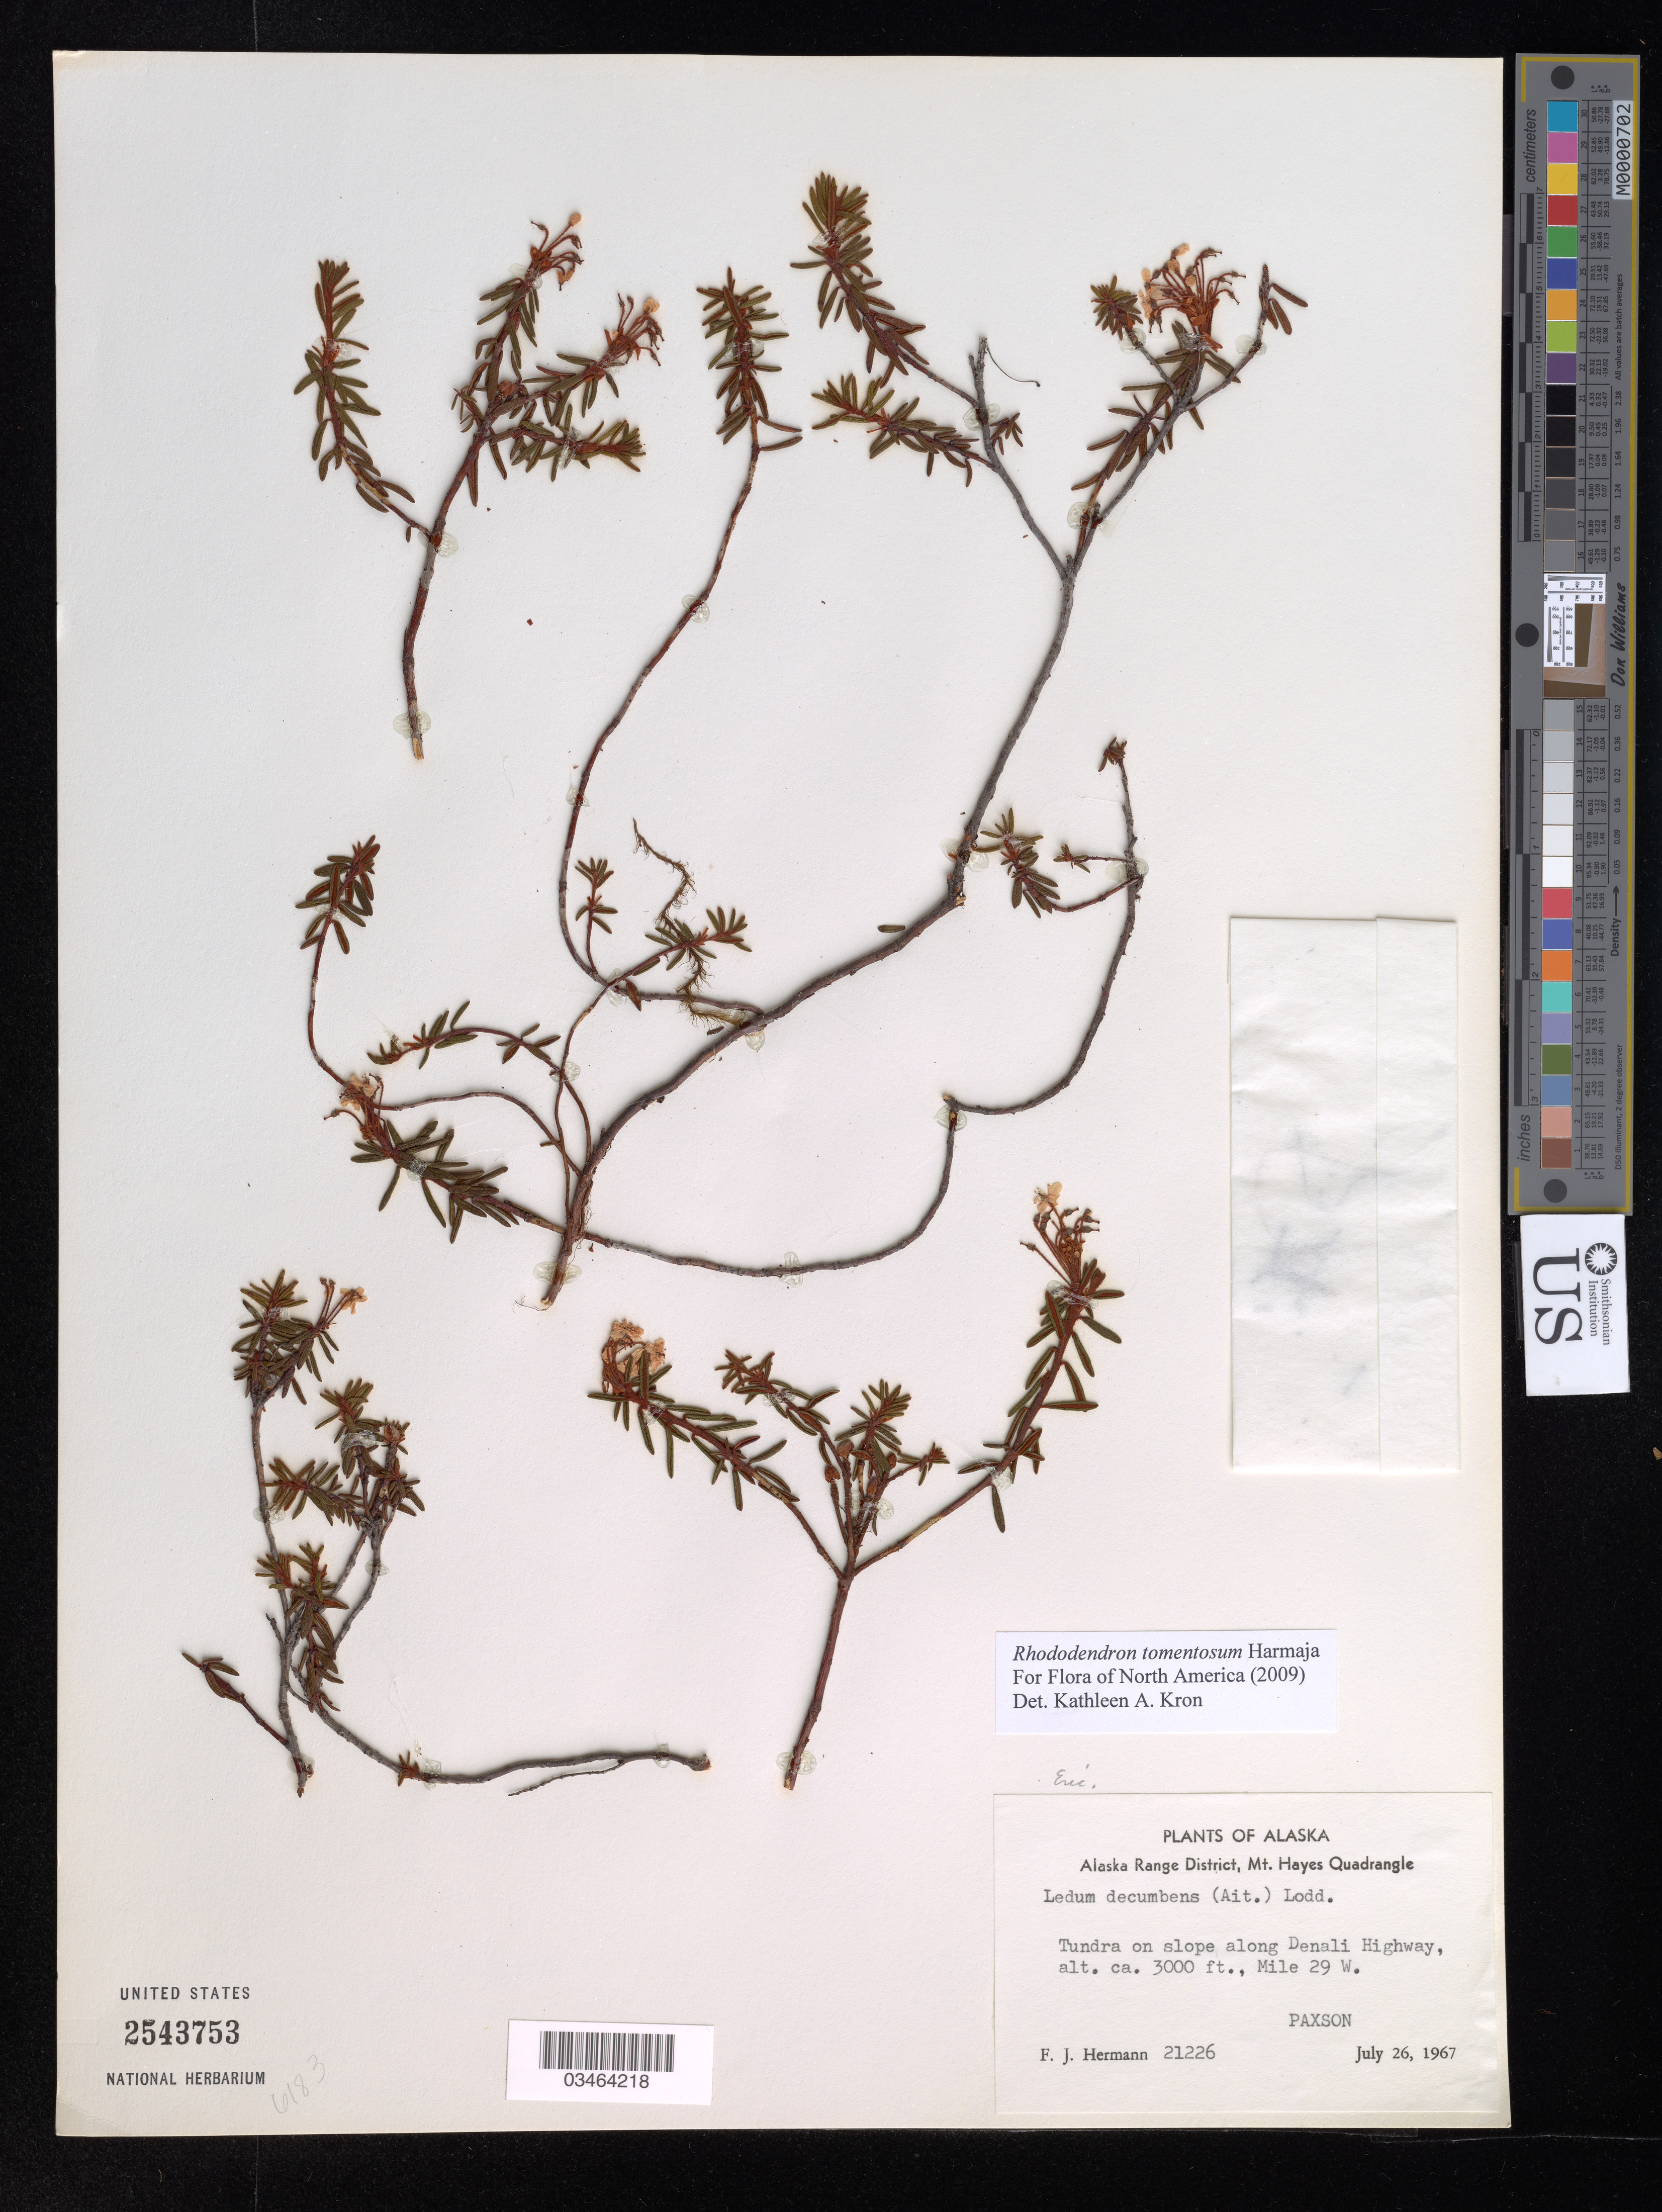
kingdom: Plantae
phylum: Tracheophyta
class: Magnoliopsida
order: Ericales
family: Ericaceae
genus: Rhododendron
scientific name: Rhododendron tomentosum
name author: Harmaja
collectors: F. J. Hermann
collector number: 21226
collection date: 1967-07-26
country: United States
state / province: Alaska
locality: Alaska Range District, Mt. Hayes Quadrangle. Tundra on slope along Denali Highway, Mile 29 W. Paxson.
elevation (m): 914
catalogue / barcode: US 2543753